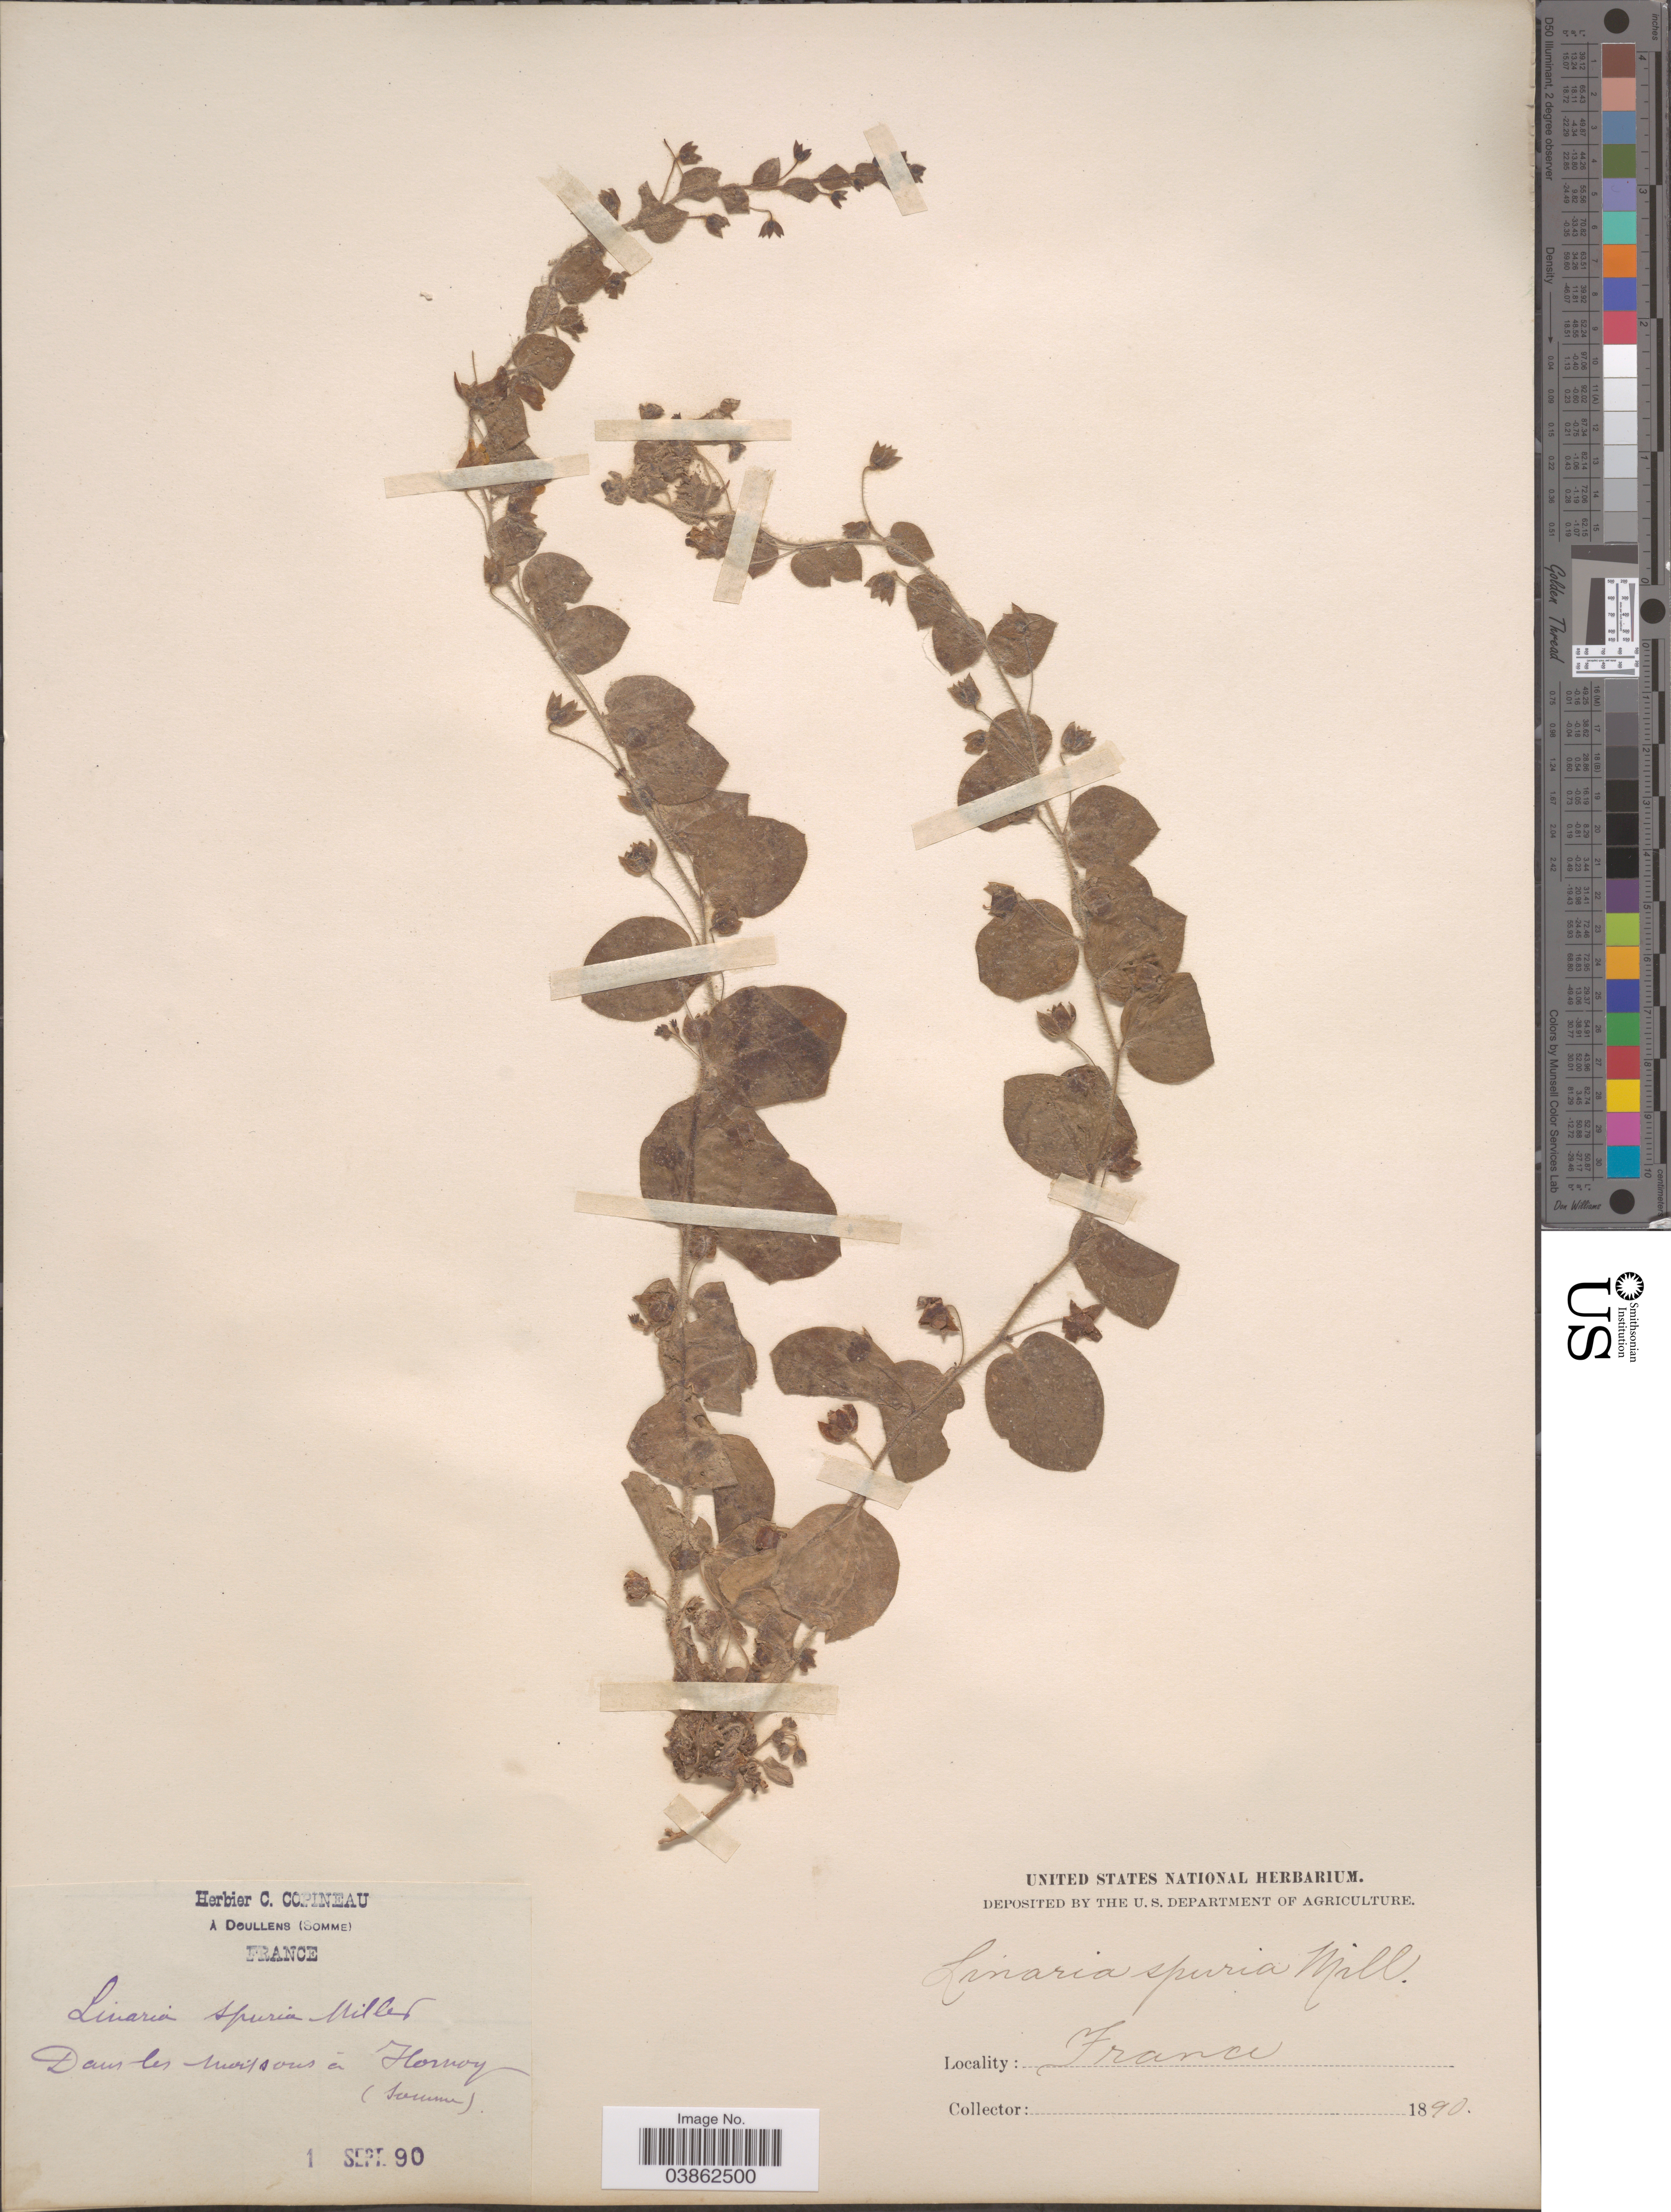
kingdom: Plantae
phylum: Tracheophyta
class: Magnoliopsida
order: Lamiales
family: Plantaginaceae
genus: Elatinoides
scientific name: Elatinoides spuria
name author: (L.) Wettst.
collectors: ex herb. C. Copineau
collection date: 1890-09-01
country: France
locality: Dans les environs á Hornoy (Somme).